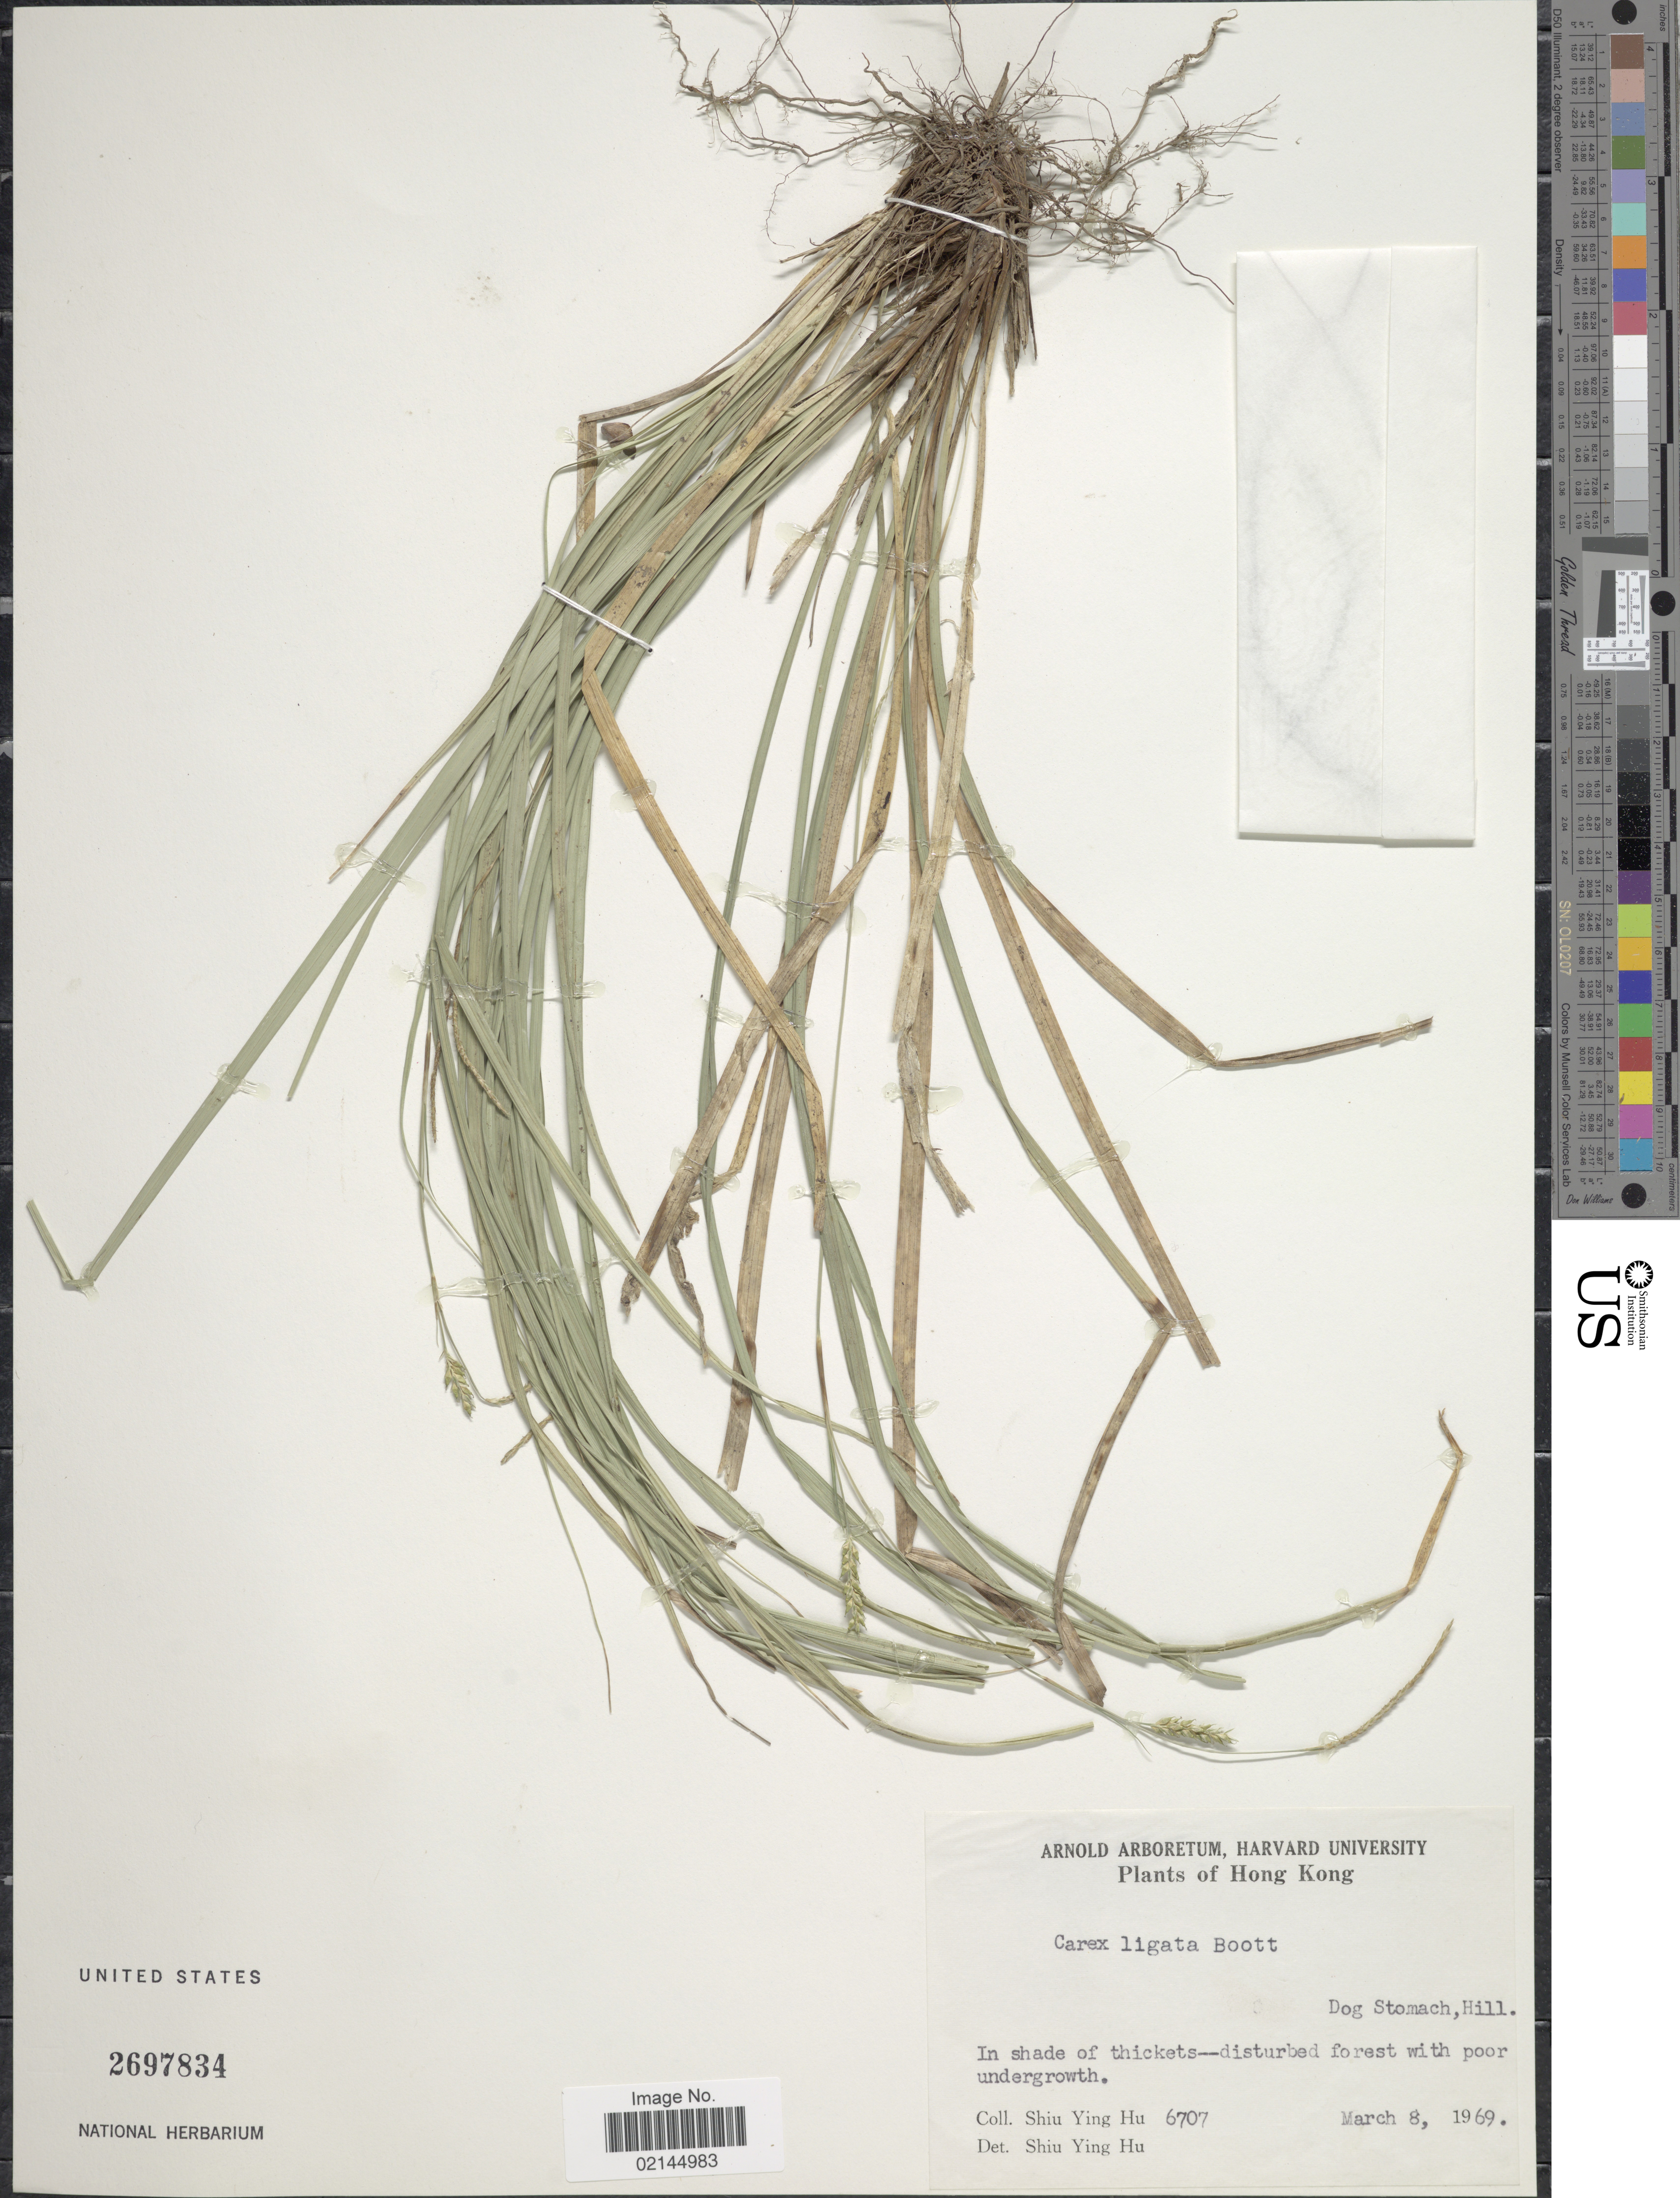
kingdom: Plantae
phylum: Tracheophyta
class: Liliopsida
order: Poales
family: Cyperaceae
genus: Carex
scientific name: Carex ligata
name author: Boott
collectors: S. Y. Hu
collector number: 6707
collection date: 1969-03-08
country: China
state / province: Hong Kong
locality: In shade of tickets--disturbed forest with poor undergrowth, Dog Stomach, Hill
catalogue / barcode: US 2697834